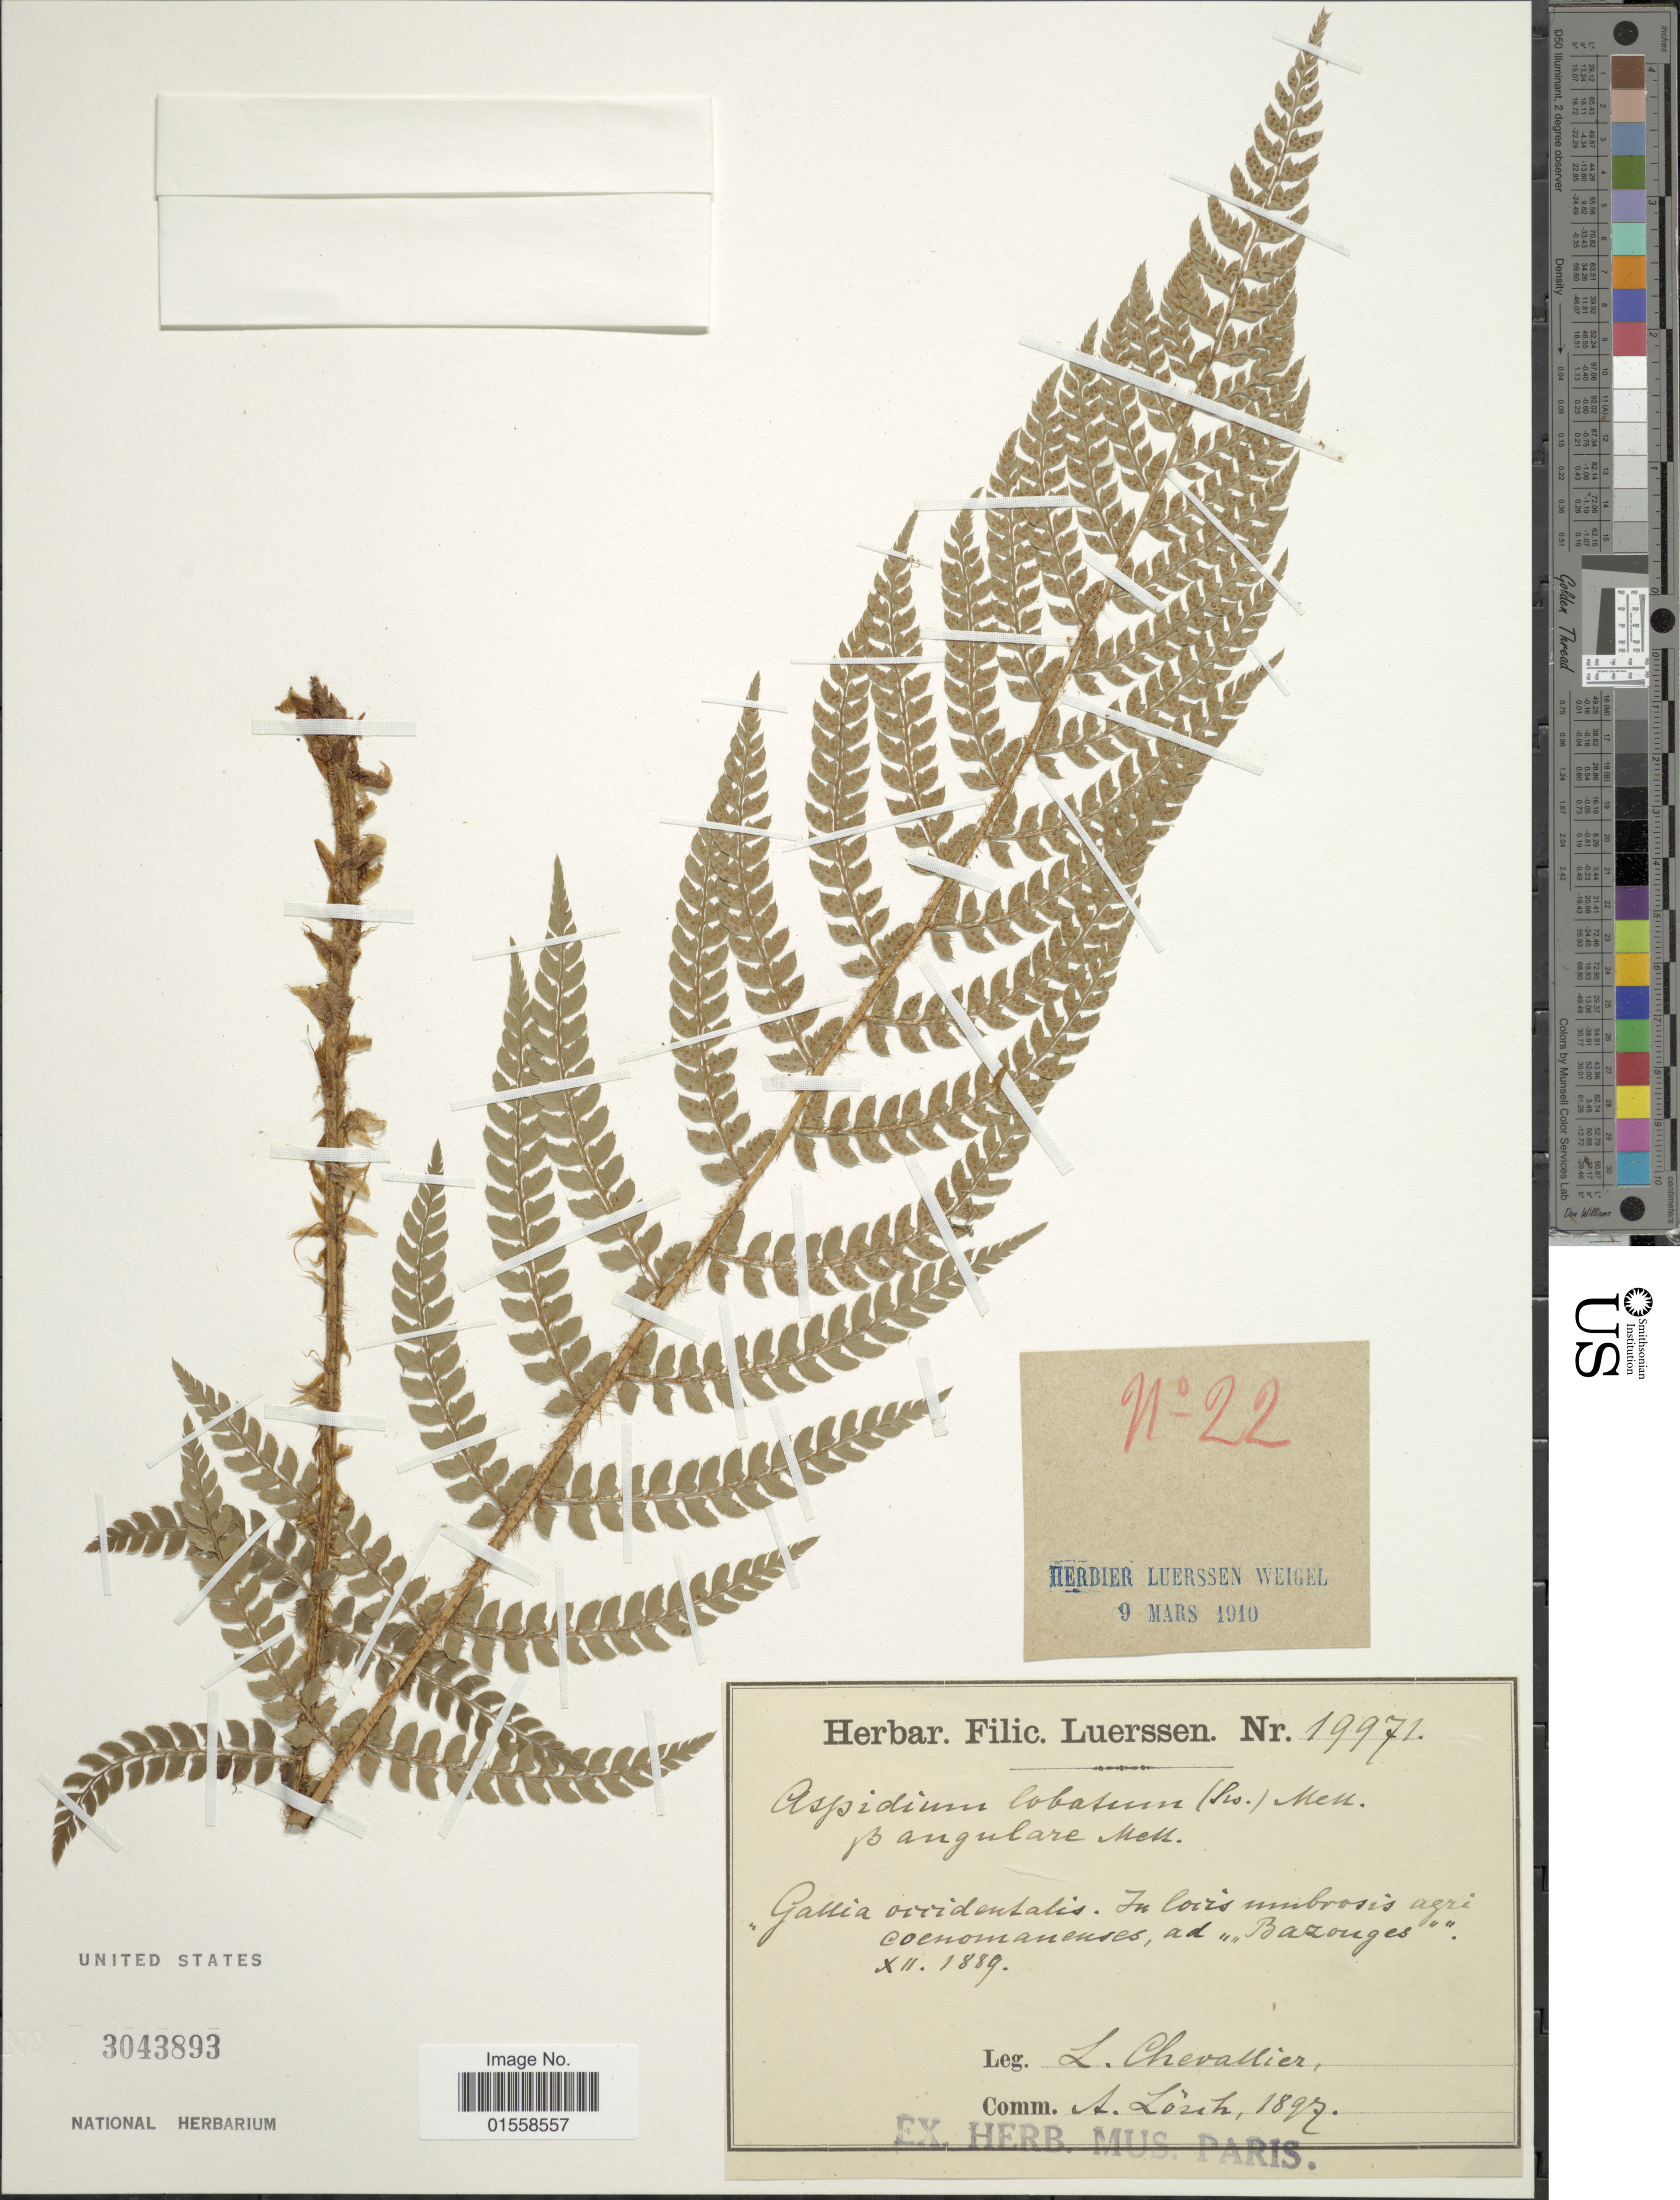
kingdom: Plantae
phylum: Tracheophyta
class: Polypodiopsida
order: Polypodiales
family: Dryopteridaceae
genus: Polystichum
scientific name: Polystichum aculeatum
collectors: L. Chevallier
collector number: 19971/22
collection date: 1889-12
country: France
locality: Gallia occidentalis. In locis umbrosis agri cocnomanses, ad "Bazouges". [interpreted]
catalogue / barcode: US 3043893